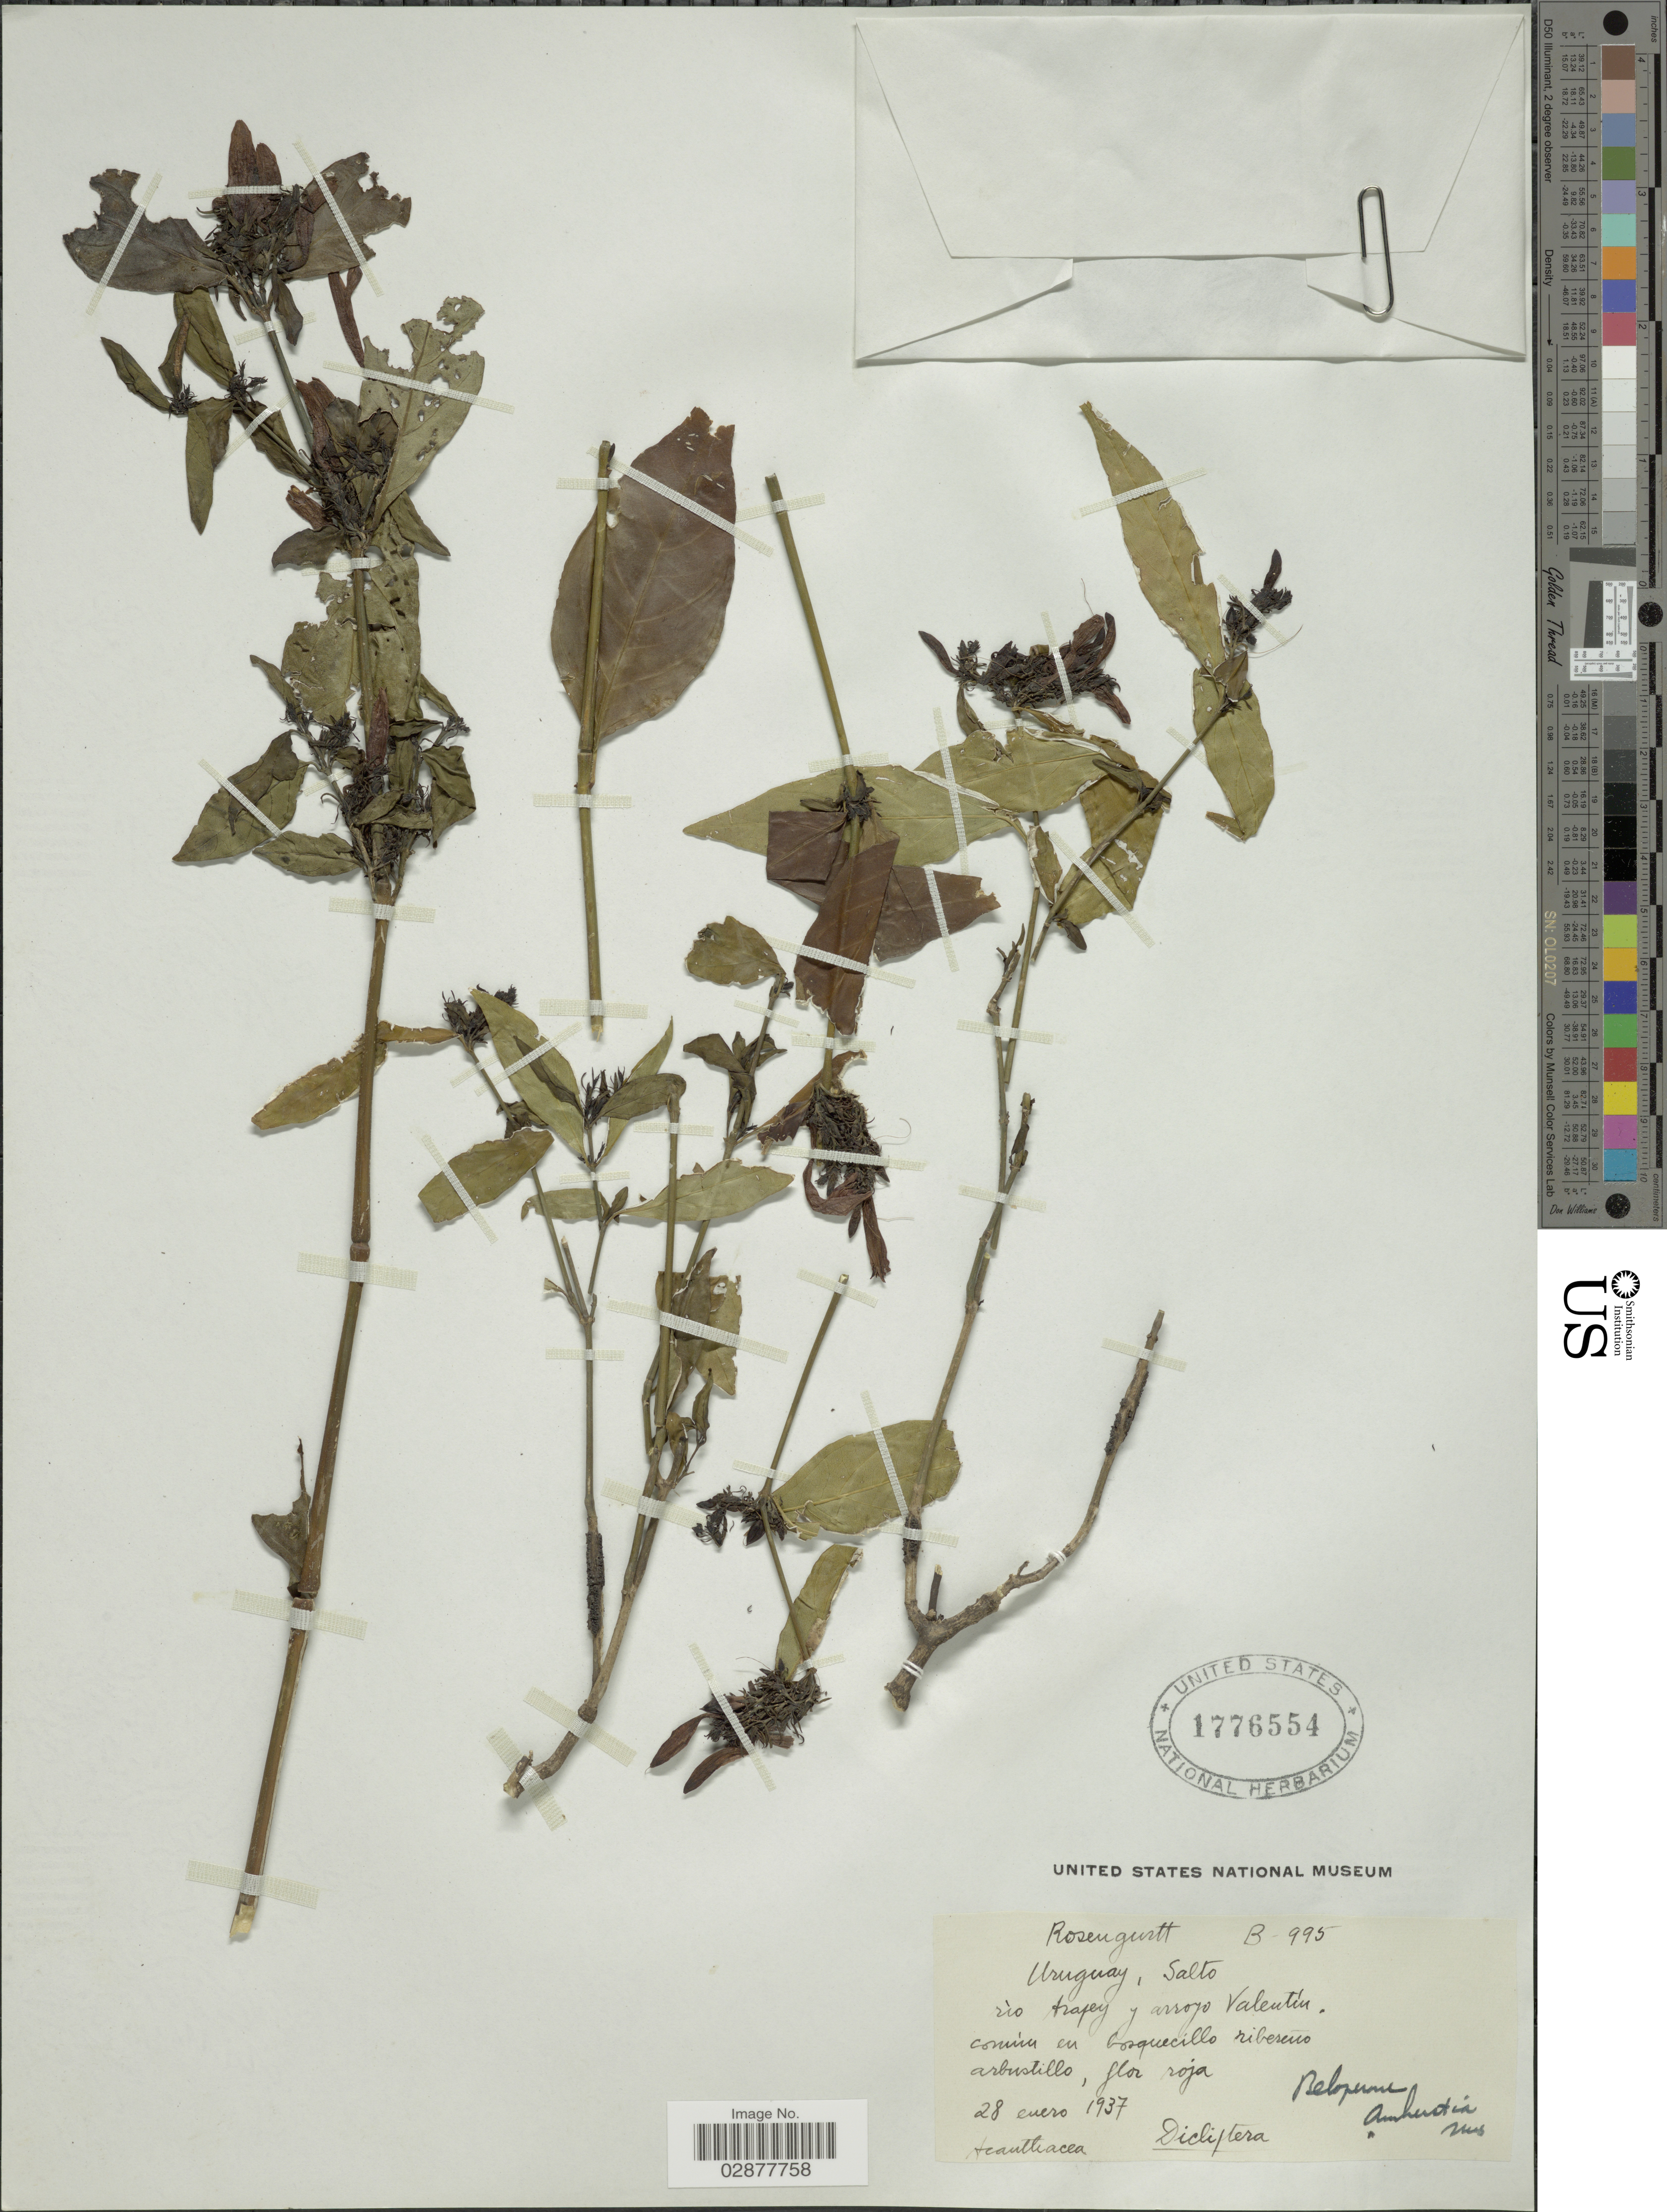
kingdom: Plantae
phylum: Tracheophyta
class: Magnoliopsida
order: Lamiales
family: Acanthaceae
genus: Justicia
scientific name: Justicia brasiliana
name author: Roth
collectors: Rosengurtt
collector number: B-995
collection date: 1937-01-28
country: Uruguay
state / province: Salto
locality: Rìo Arapey y arroyo Valentín.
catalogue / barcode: US 1776554